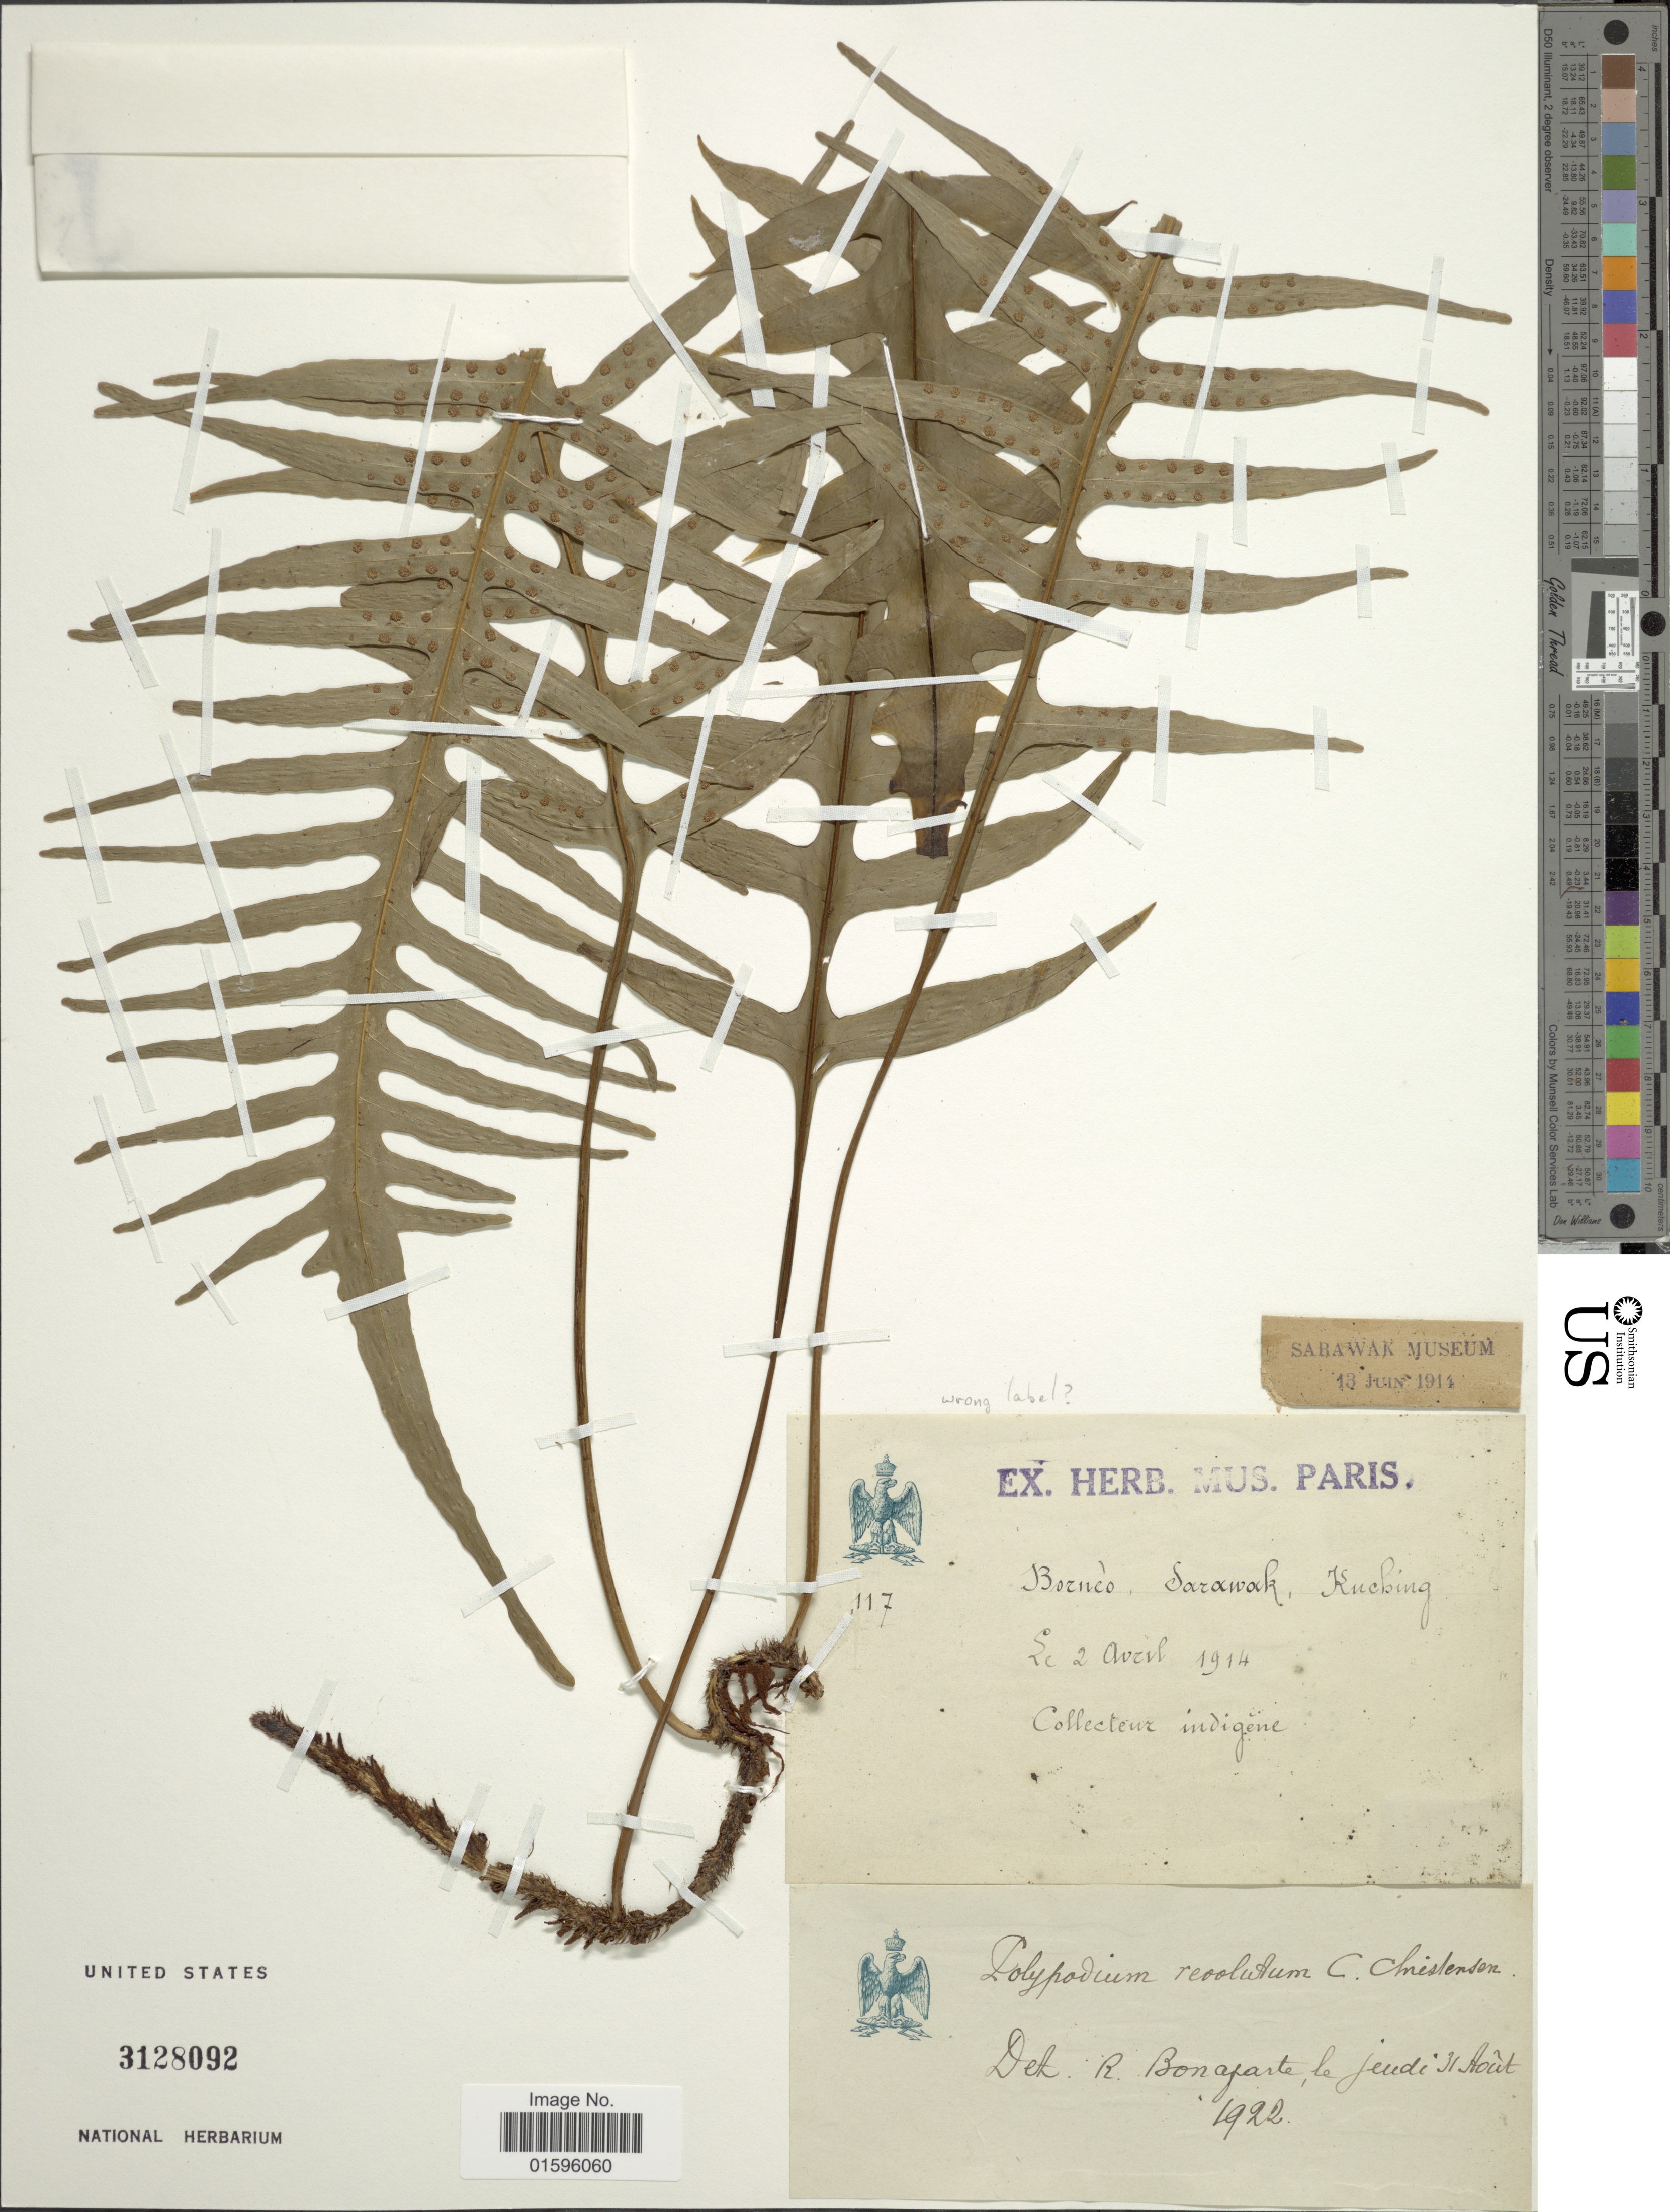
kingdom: Plantae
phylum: Tracheophyta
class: Polypodiopsida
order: Polypodiales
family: Polypodiaceae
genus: Polypodium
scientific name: Polypodium sp.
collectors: ex herb. Mus. Paris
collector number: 117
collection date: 1914-04-02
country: Malaysia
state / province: Sarawak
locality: Borneo, Sarawak, Kuching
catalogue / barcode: US 3128092